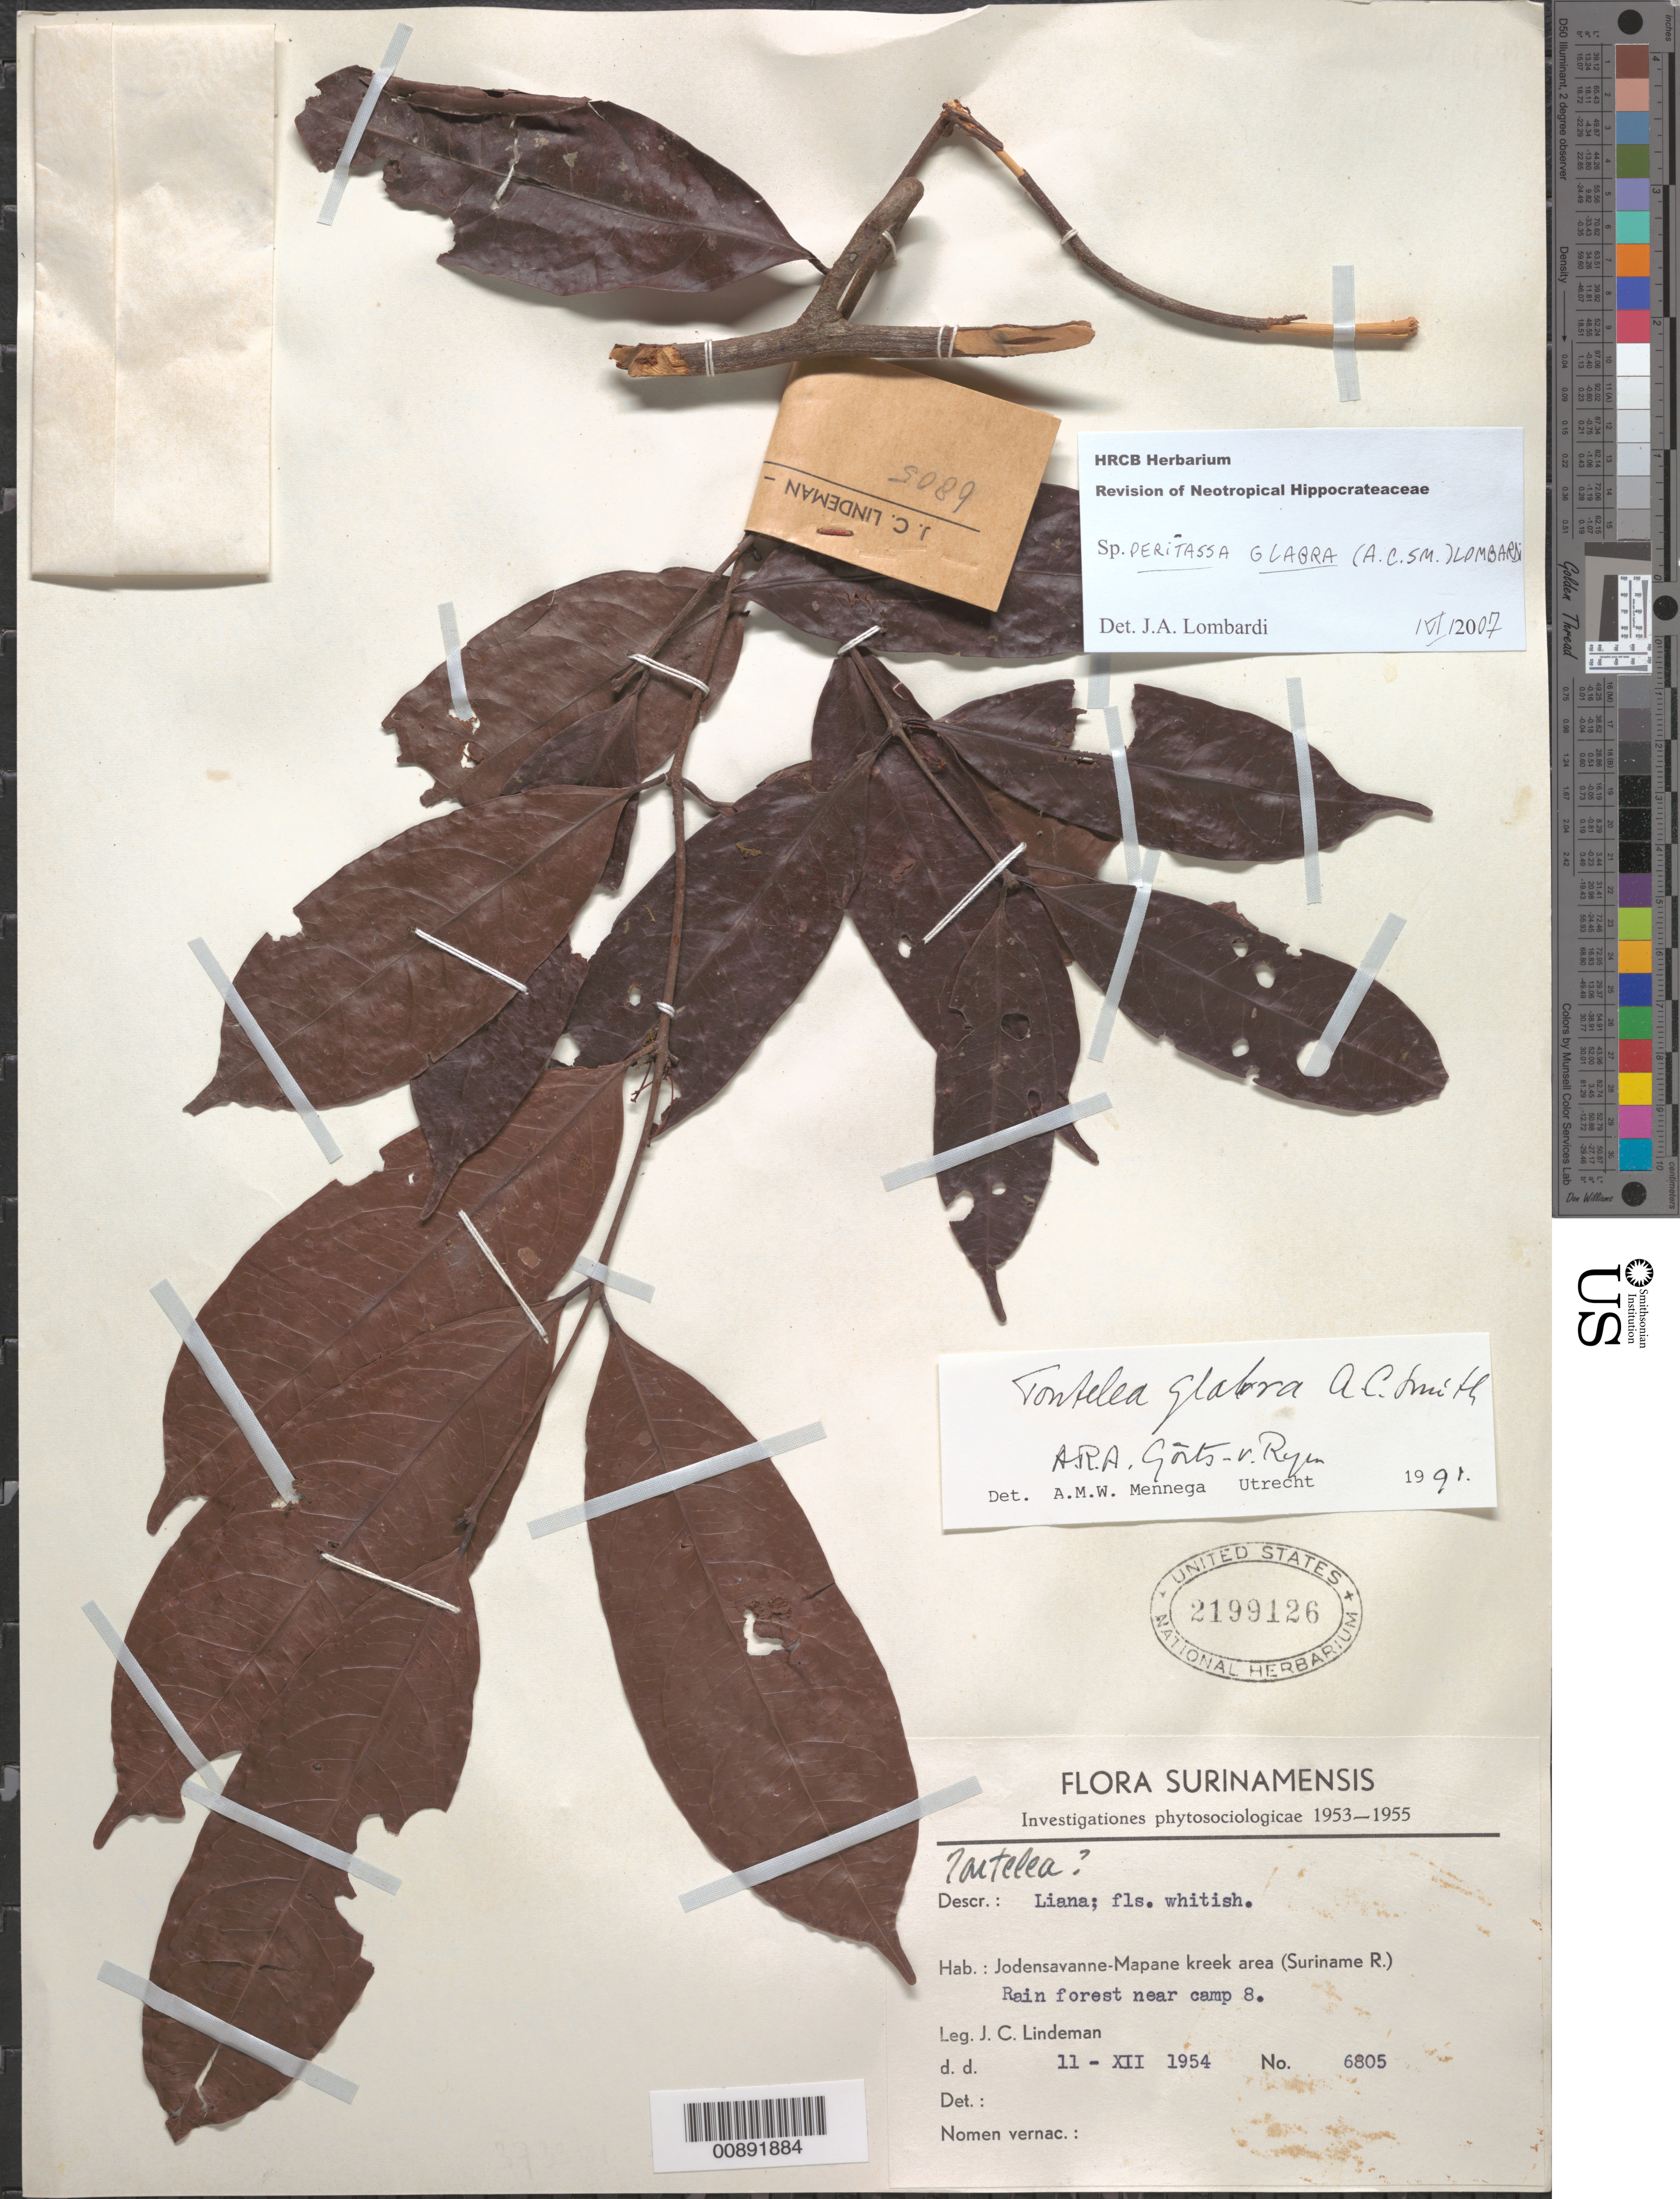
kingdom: Plantae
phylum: Tracheophyta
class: Magnoliopsida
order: Celastrales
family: Celastraceae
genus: Peritassa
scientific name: Peritassa glabra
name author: (A.C. Sm.) Lombardi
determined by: Lombardi, Julio A.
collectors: J. C. Lindeman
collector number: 6805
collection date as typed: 11-Dec-54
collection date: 1954-12-11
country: Suriname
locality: Jodensavanne-Mapane kreek area (Suriname R.), near Camp 8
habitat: Rainforest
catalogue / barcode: US 2199126